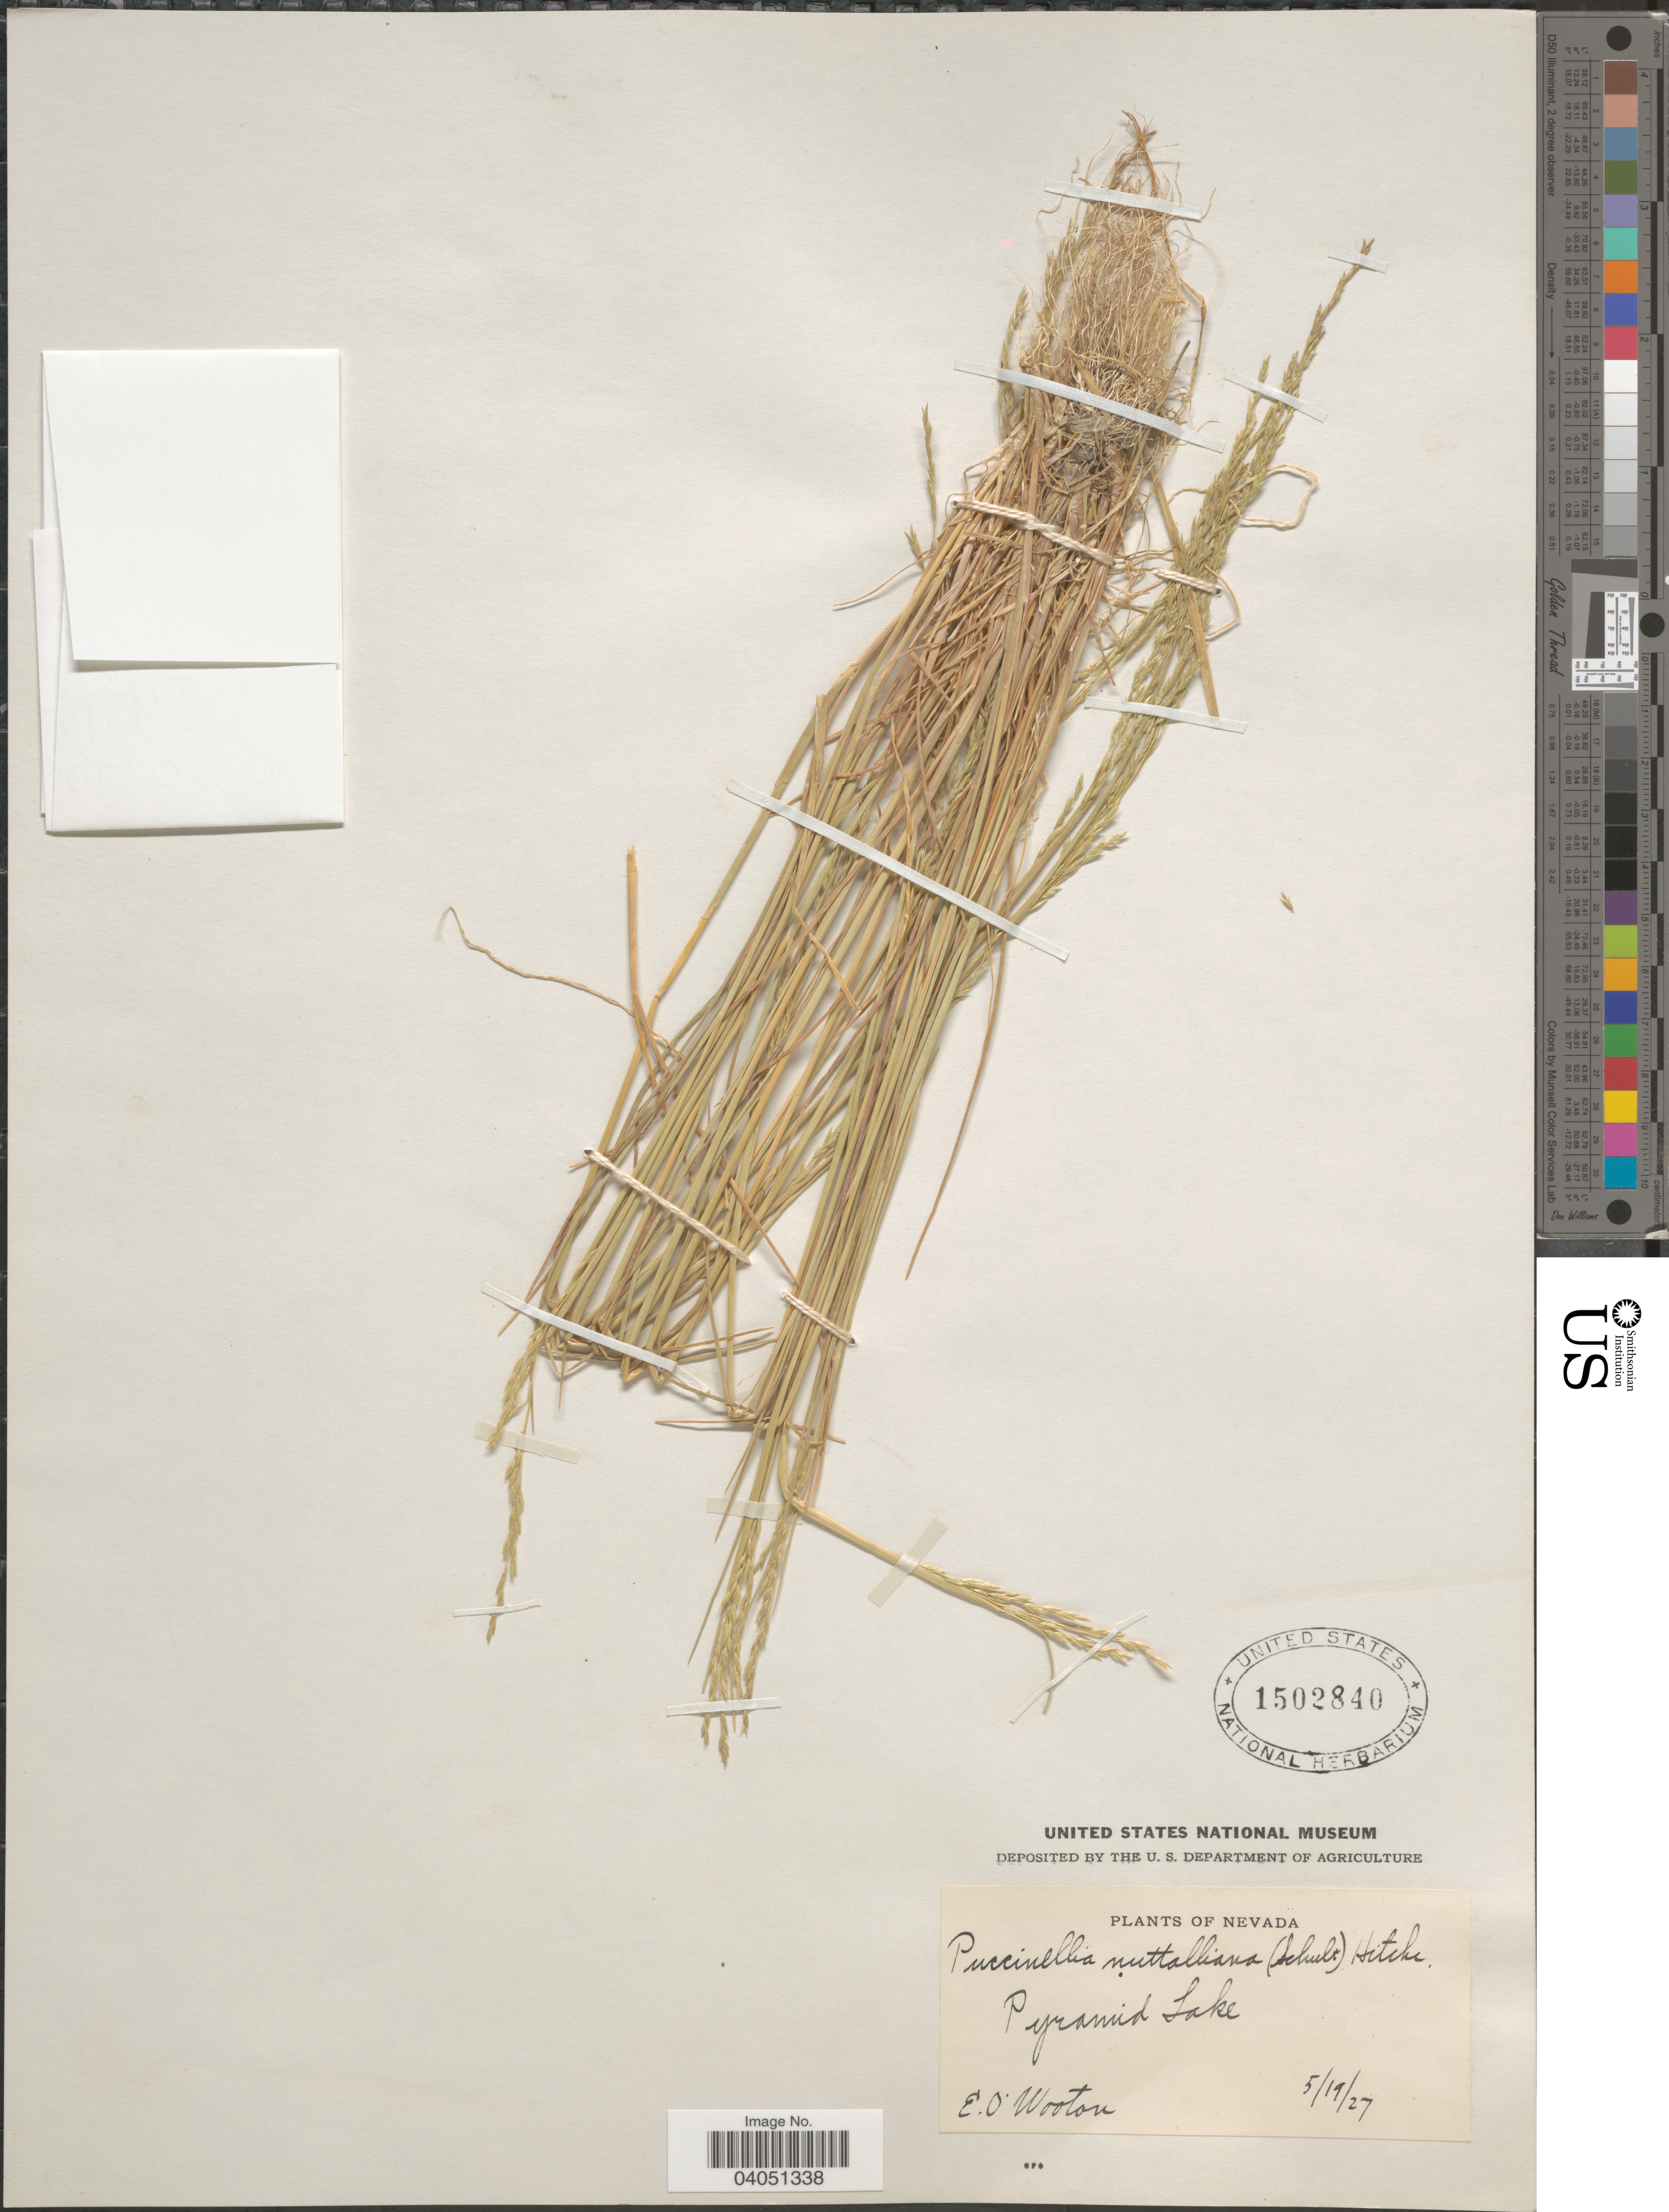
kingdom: Plantae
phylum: Tracheophyta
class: Liliopsida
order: Poales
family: Poaceae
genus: Puccinellia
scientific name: Puccinellia nuttalliana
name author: (Schult.) Hitchc.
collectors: E. O. Wooton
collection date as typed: Transcribed d/m/y: 19/5/27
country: United States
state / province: Nevada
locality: Pyramid Lake.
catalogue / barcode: US 1502840